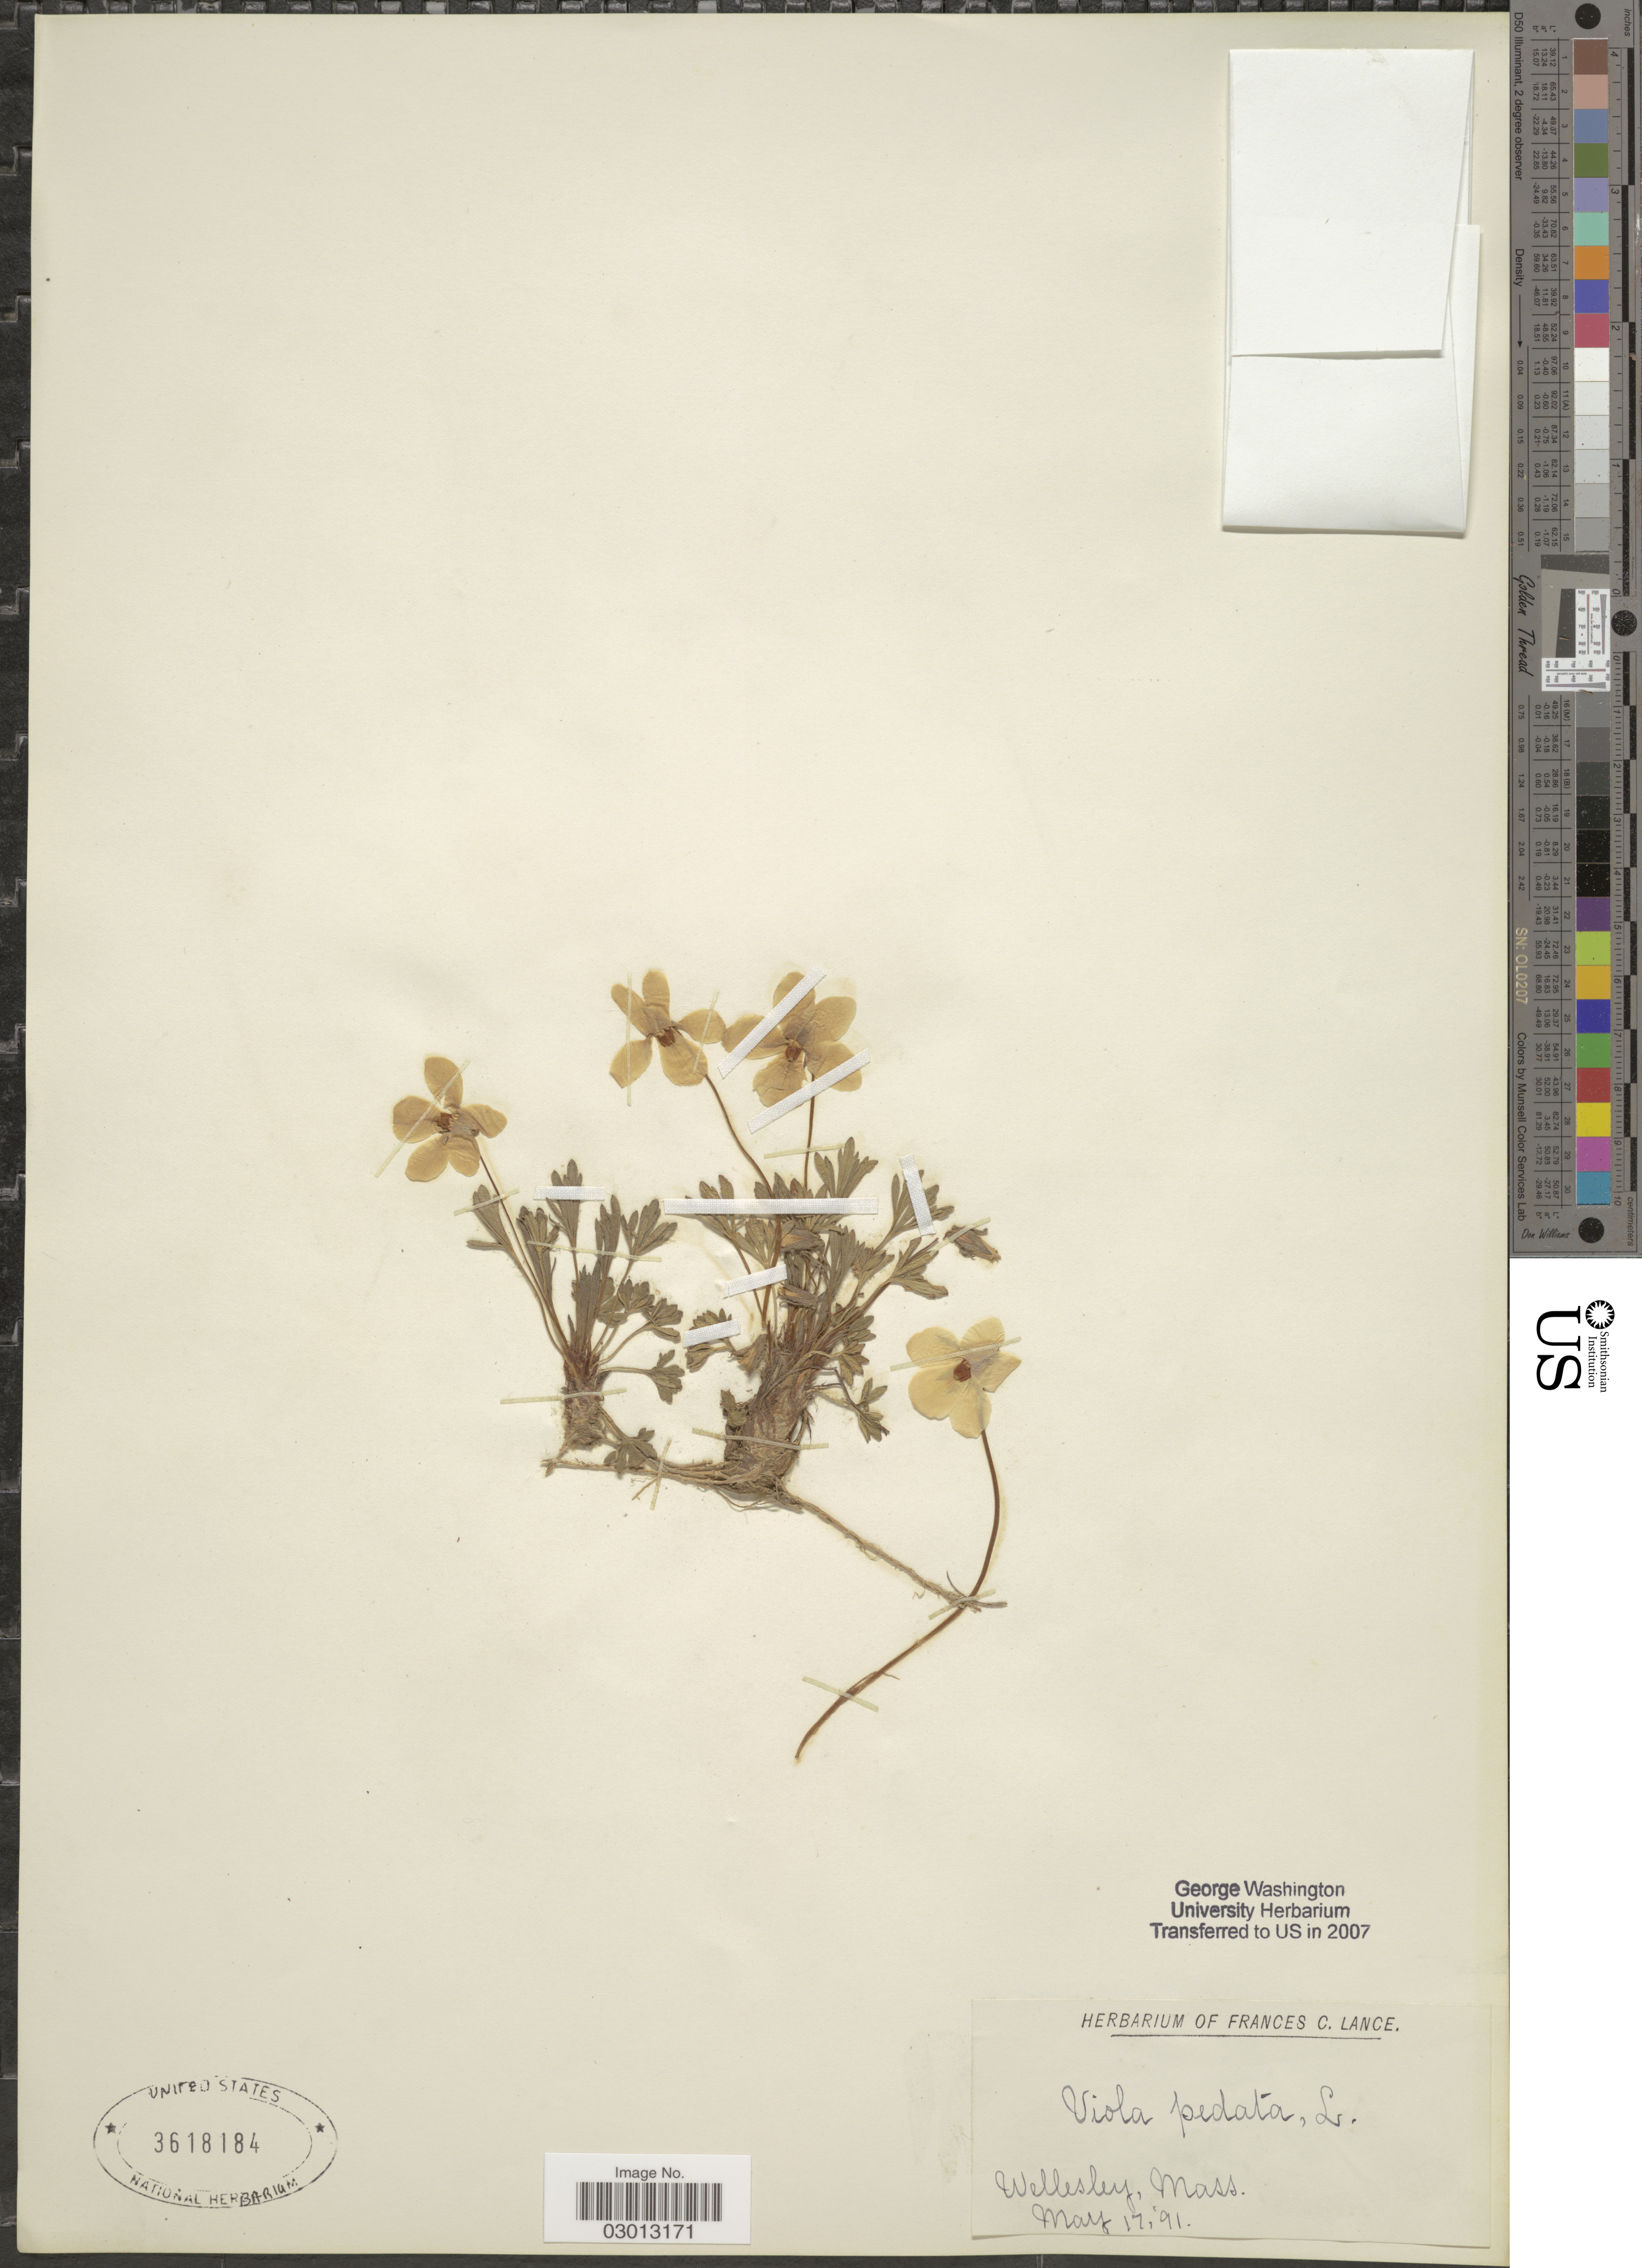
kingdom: Plantae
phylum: Tracheophyta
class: Magnoliopsida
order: Malpighiales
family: Violaceae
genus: Viola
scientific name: Viola pedata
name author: L.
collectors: ex herb. Frances C. Lance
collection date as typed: Transcribed d/m/y: 17/5/91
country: United States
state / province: Massachusetts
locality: Wellesley.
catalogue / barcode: US 3618184